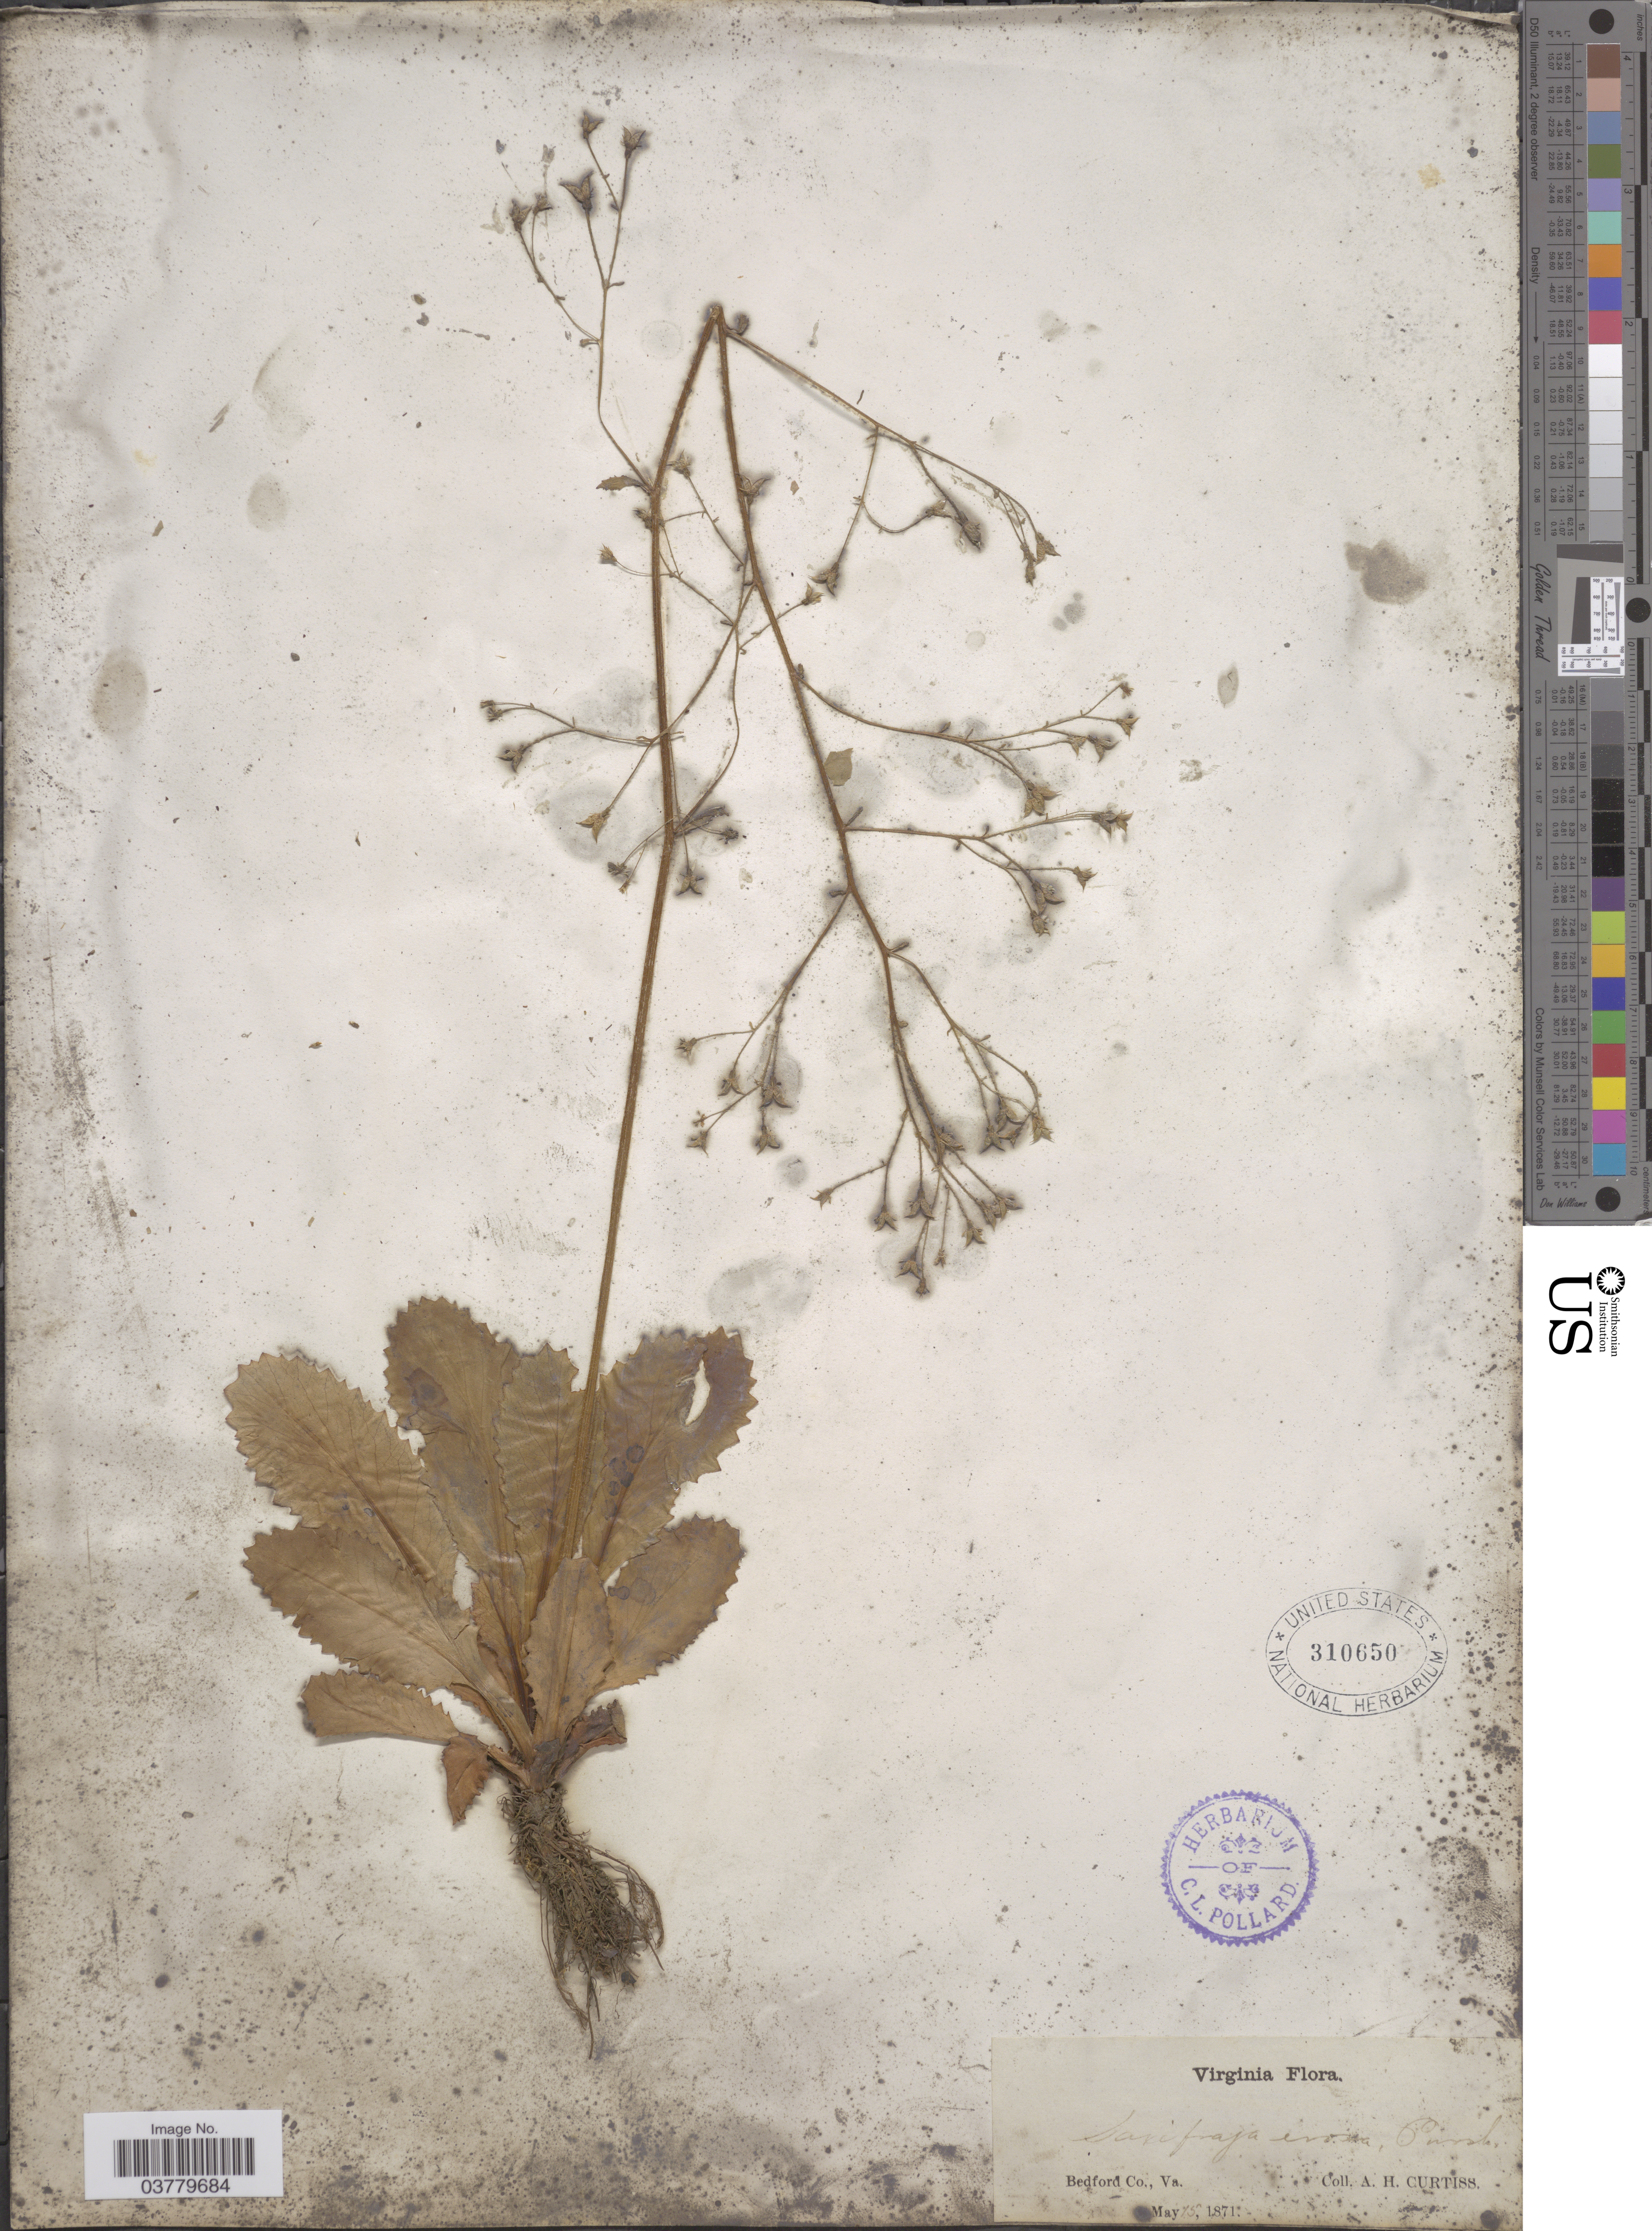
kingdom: Plantae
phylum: Tracheophyta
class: Magnoliopsida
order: Saxifragales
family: Saxifragaceae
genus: Micranthes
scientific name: Micranthes micranthidifolia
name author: (Haw.) Small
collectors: A. H. Curtiss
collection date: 1871-05-15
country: United States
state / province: Virginia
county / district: Bedford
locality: Bedford Co.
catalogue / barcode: US 310650